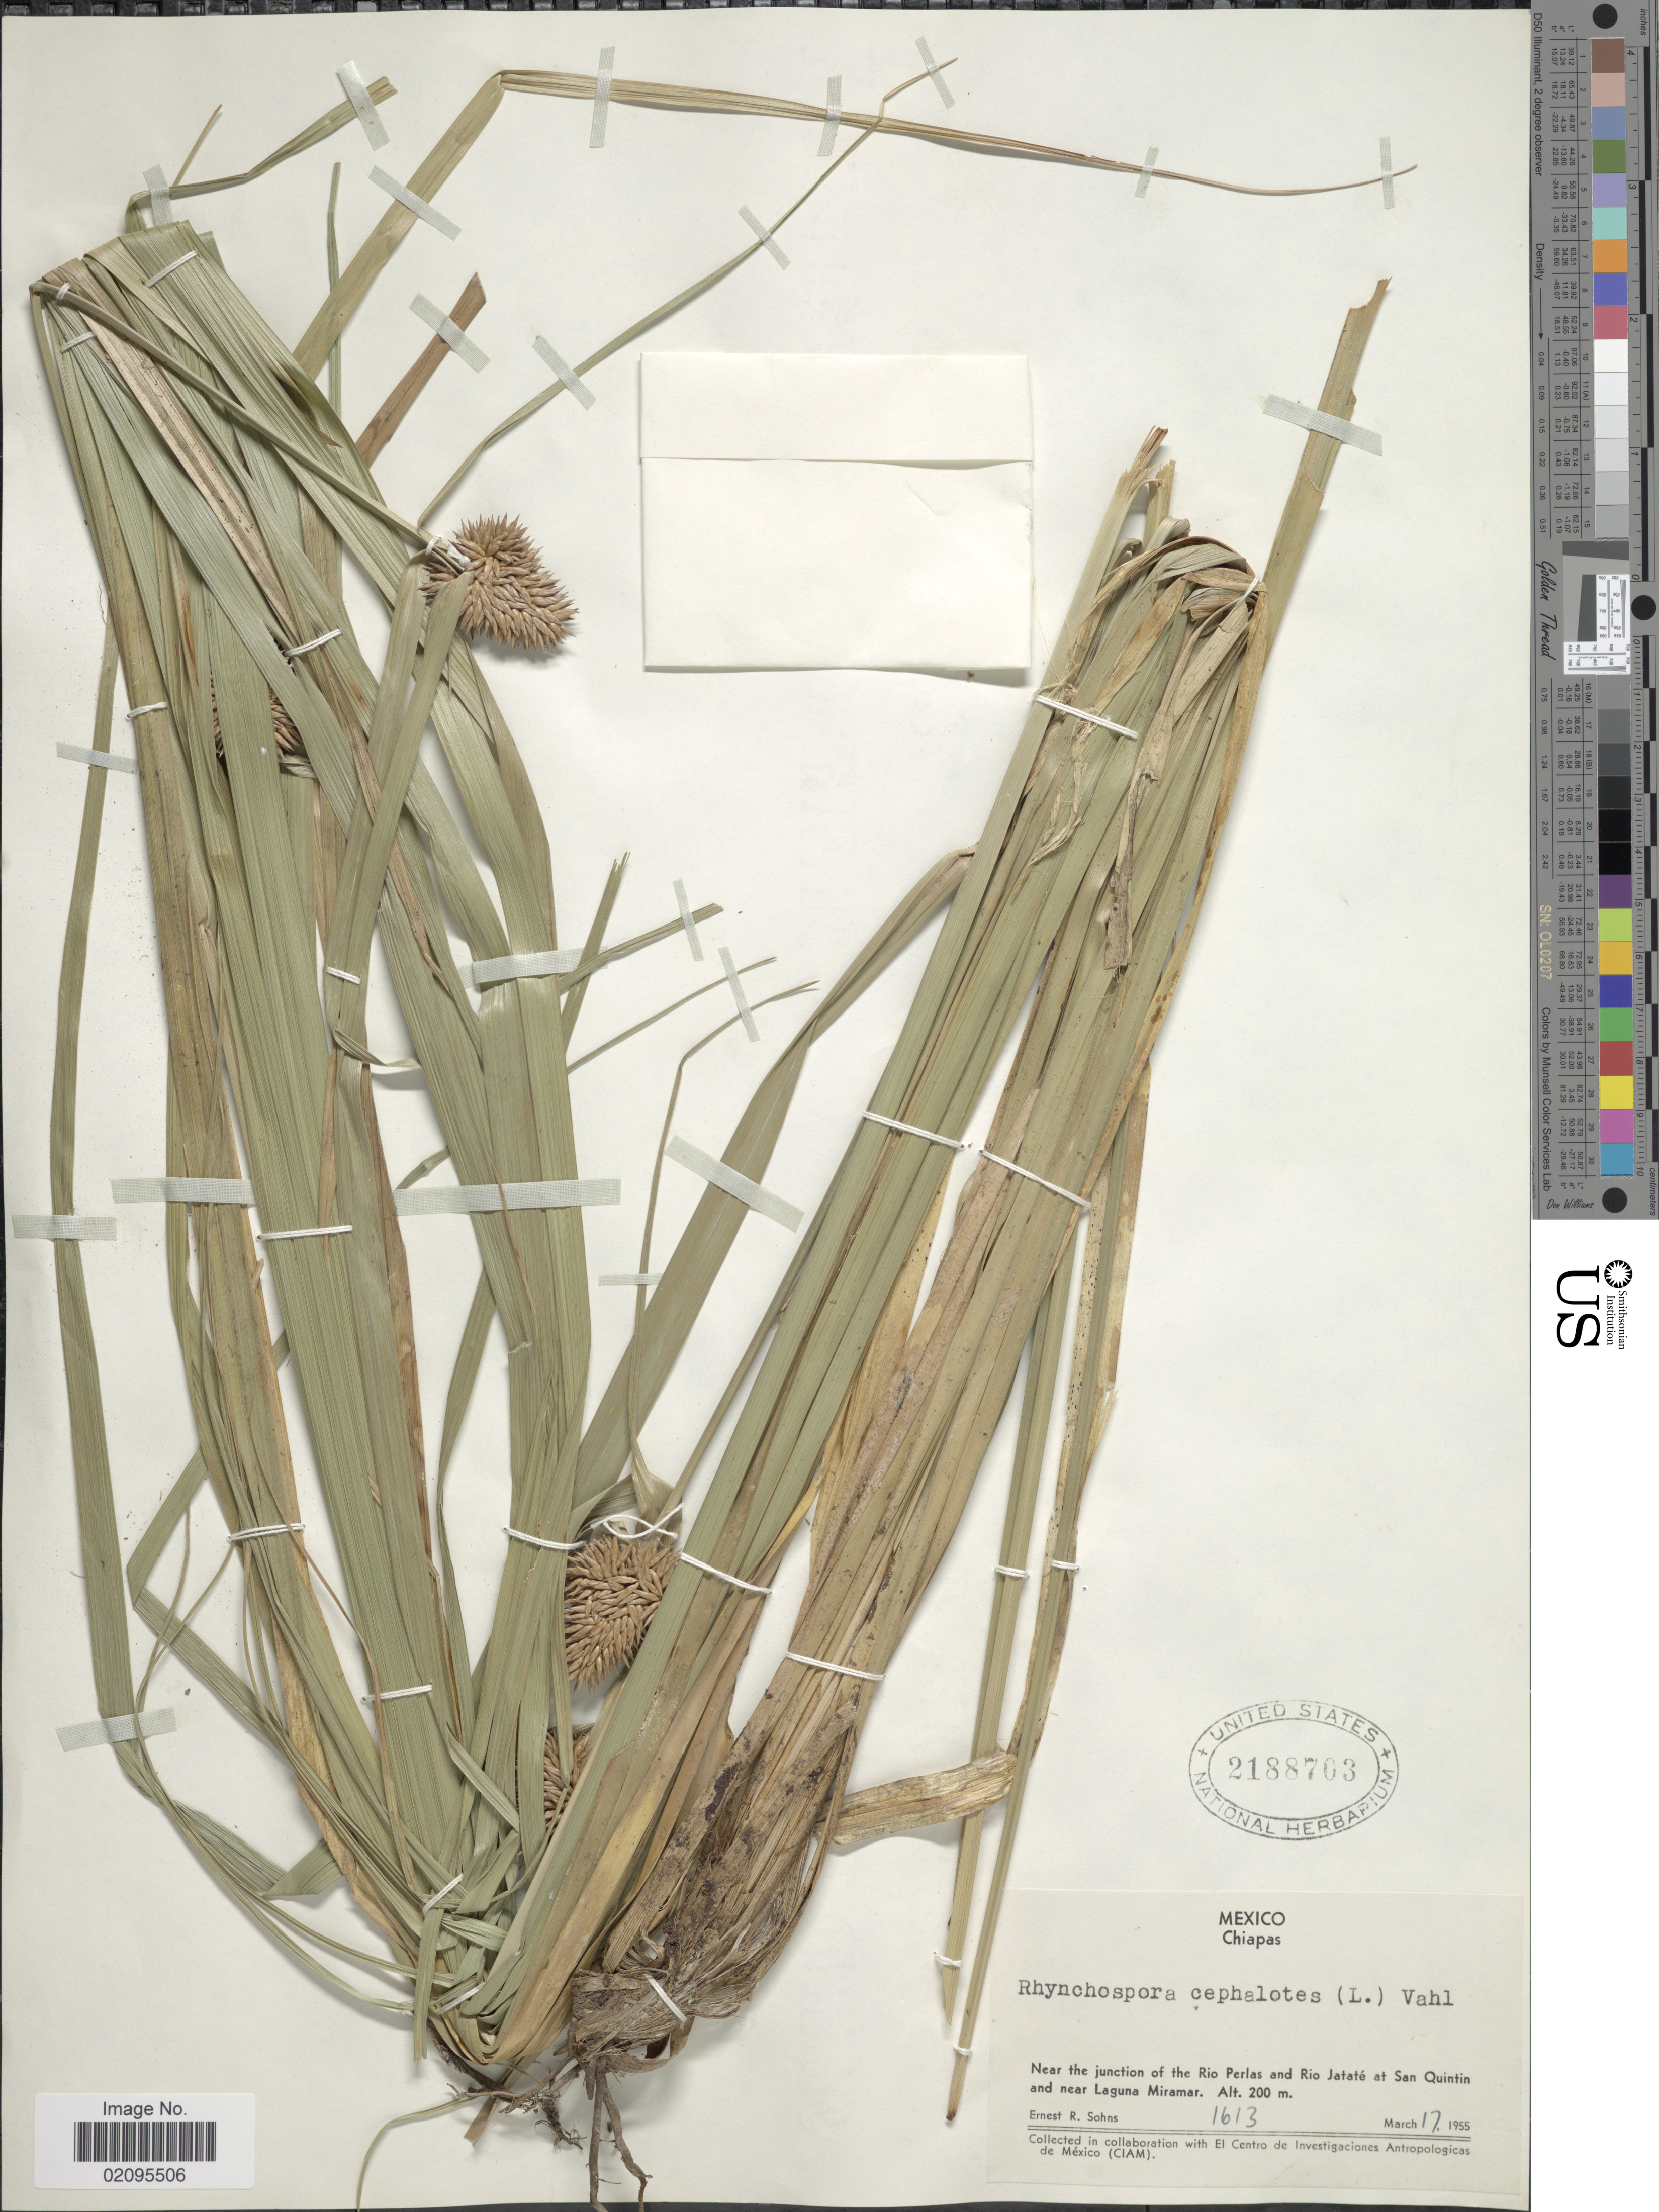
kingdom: Plantae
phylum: Tracheophyta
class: Liliopsida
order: Poales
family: Cyperaceae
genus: Rhynchospora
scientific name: Rhynchospora cephalotes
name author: (L.) Vahl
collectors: E. R. Sohns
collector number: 1613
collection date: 1955-03-17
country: Mexico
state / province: Chiapas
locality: Near the junction of the Rio Perlas and Rio Jatate at San Quintin and near Laguna Miramar.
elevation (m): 200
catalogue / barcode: US 2188703